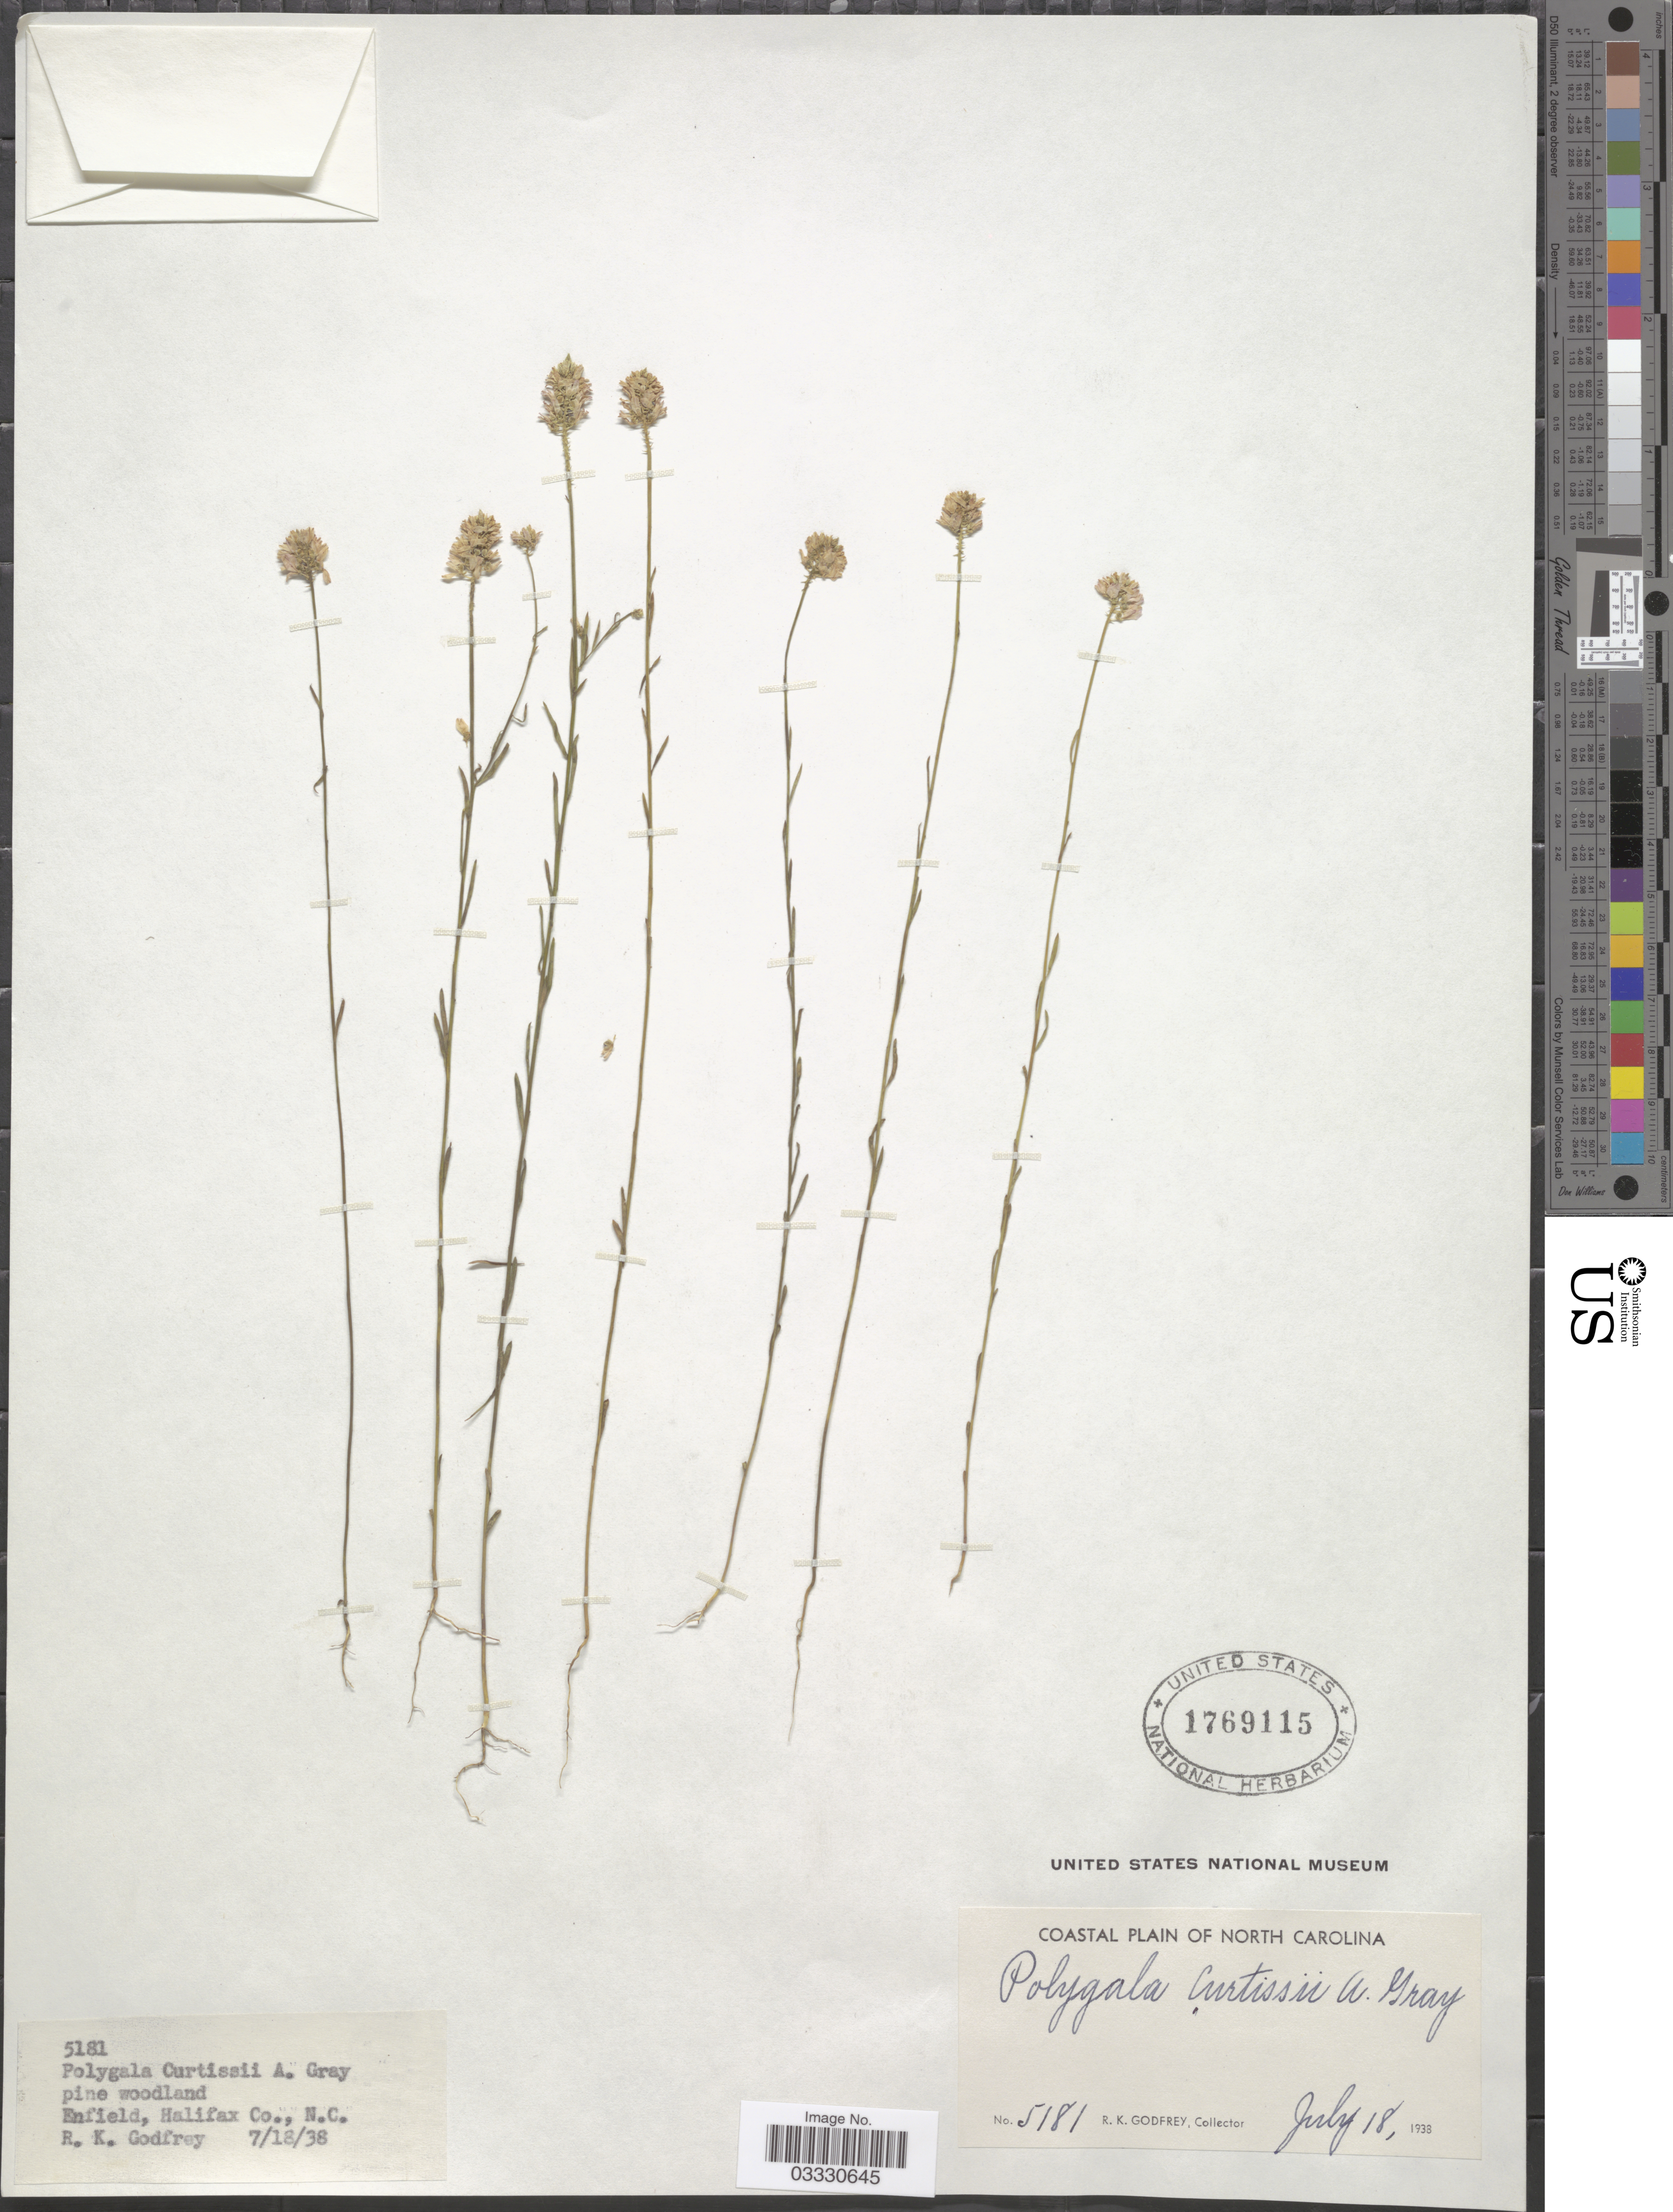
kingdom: Plantae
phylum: Tracheophyta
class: Magnoliopsida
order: Fabales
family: Polygalaceae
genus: Polygala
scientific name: Polygala curtissii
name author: A. Gray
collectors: R. K. Godfrey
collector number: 5181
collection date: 1938-07-18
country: United States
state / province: North Carolina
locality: Coastal plain of North Carolina. Enfield, Halifax Co.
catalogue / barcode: US 1769115